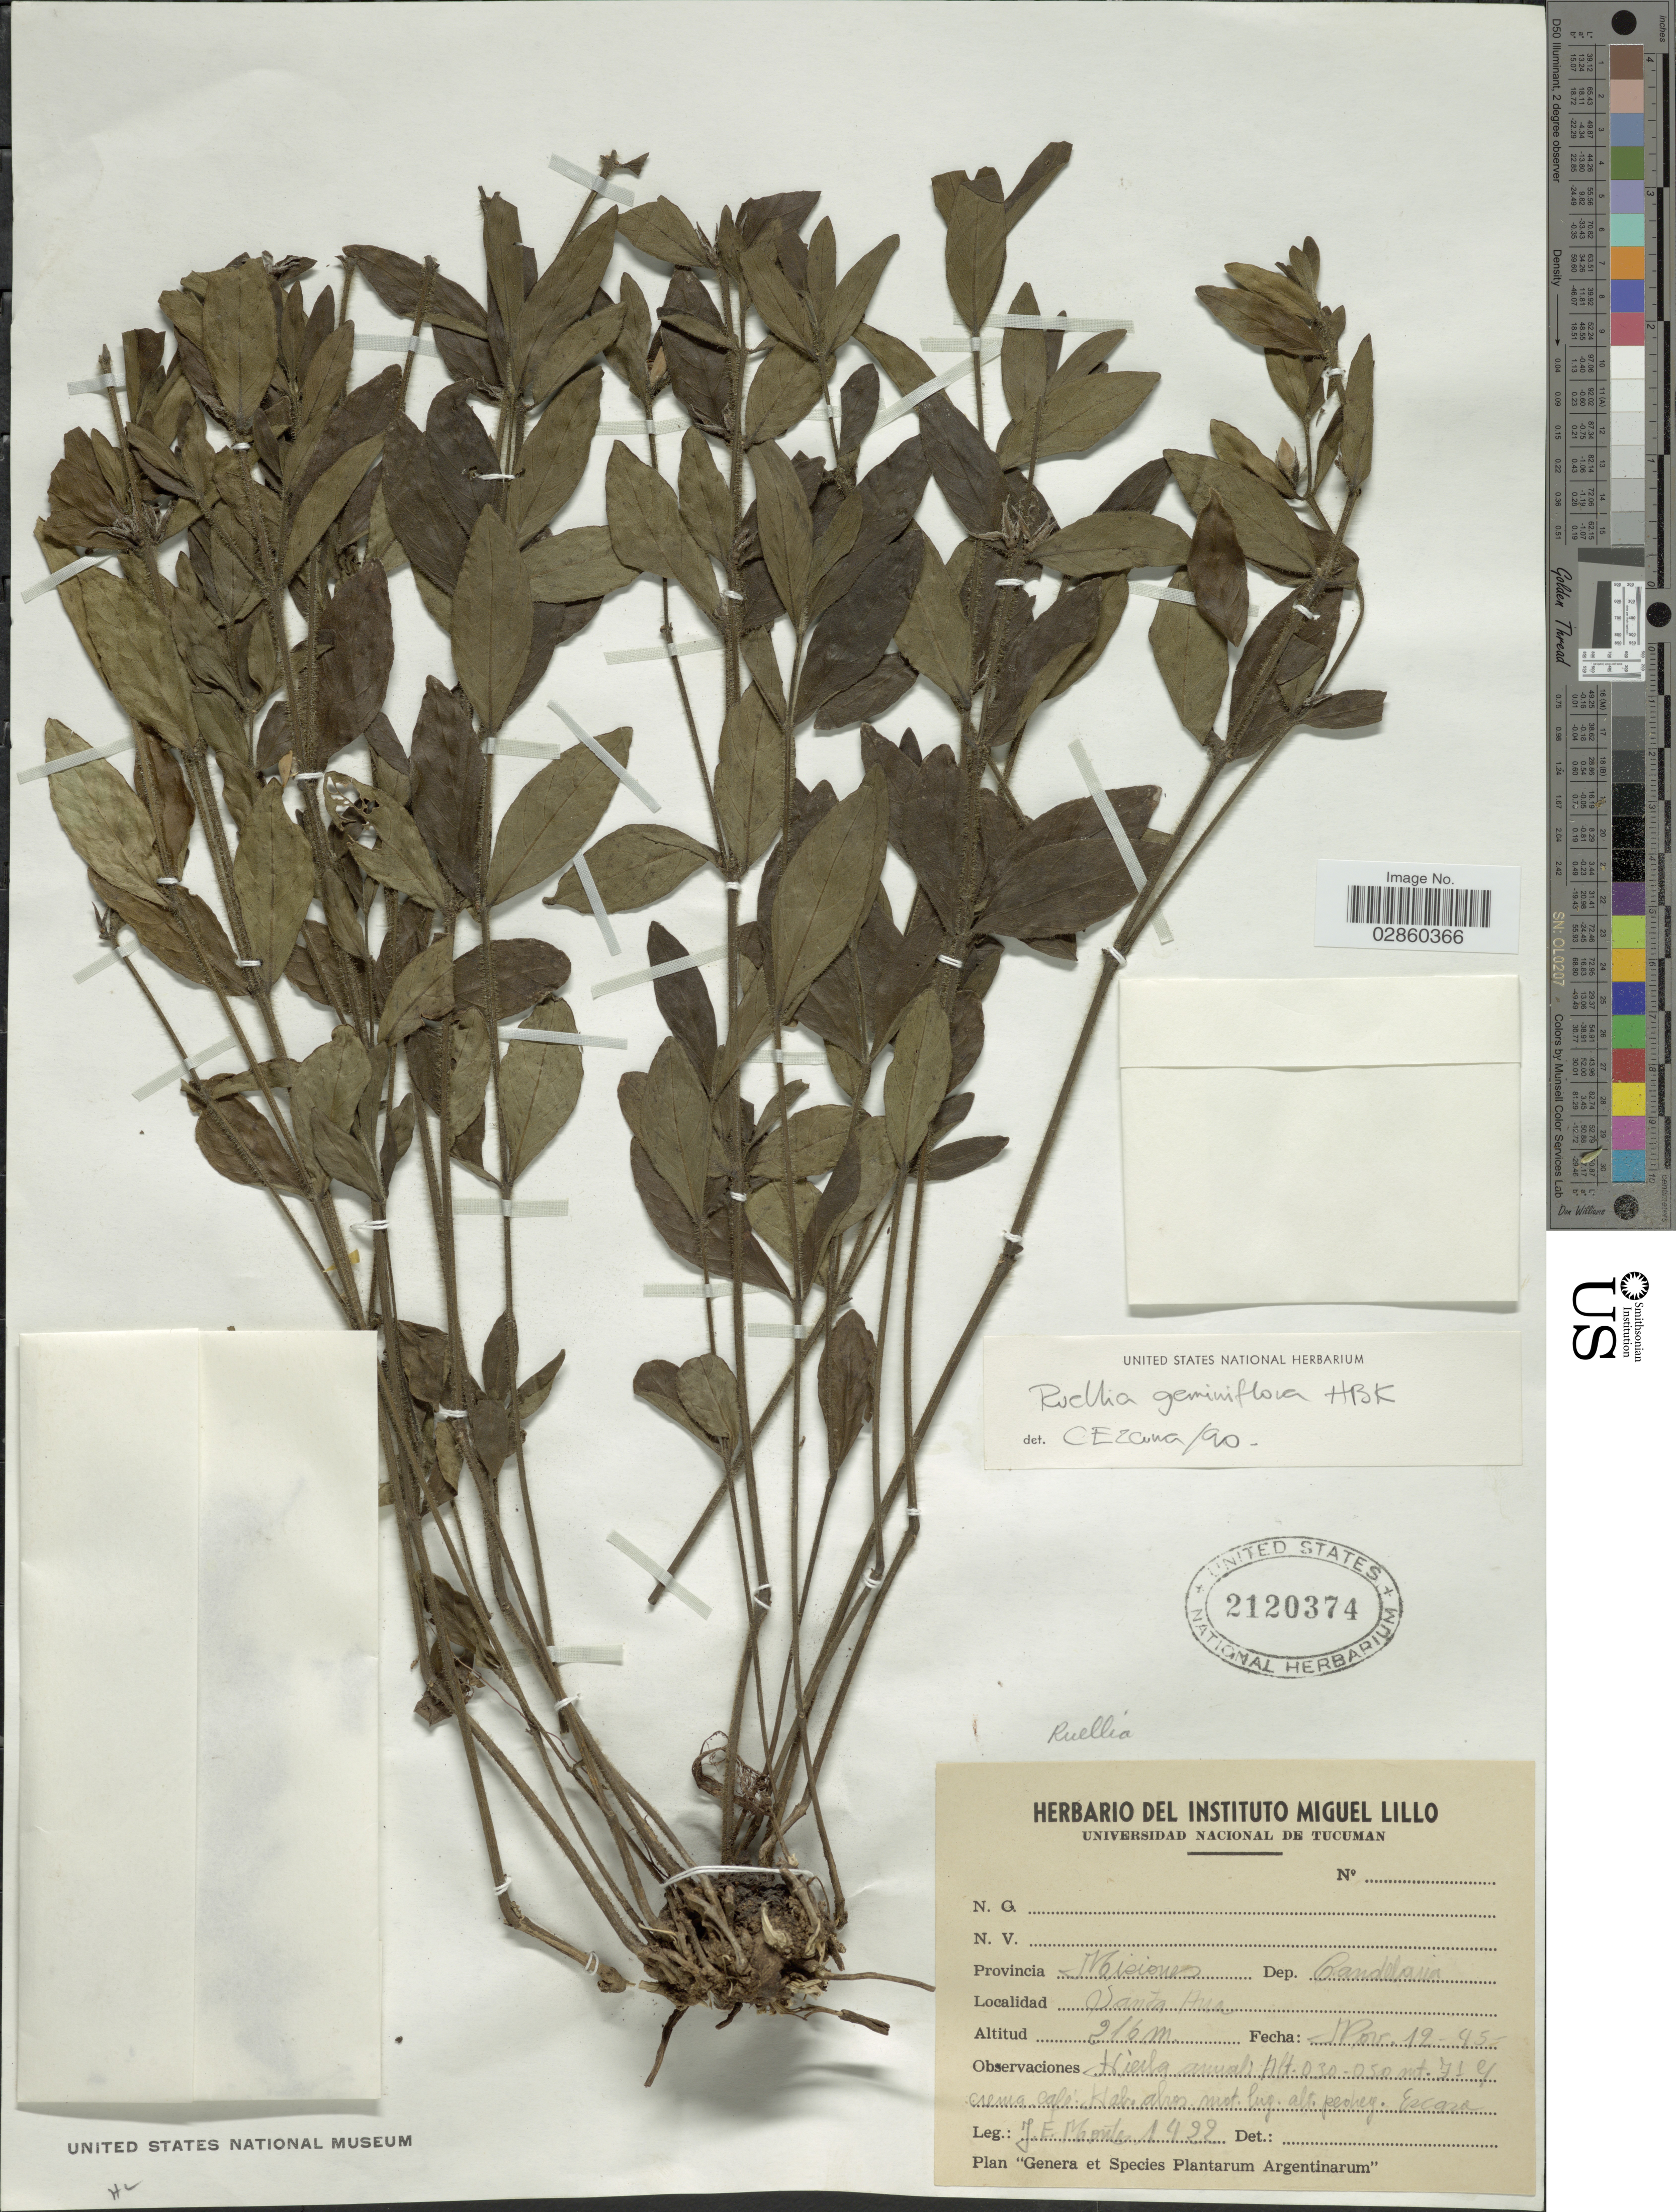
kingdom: Plantae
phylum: Tracheophyta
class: Magnoliopsida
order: Lamiales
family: Acanthaceae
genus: Ruellia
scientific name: Ruellia geminiflora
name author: Kunth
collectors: J. Monte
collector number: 1422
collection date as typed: Transcribed d/m/y: 12/11/95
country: Argentina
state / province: Misiones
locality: Provincia Misiones. Dep. Candelaria. Santa Ana.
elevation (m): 216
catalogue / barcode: US 2120374